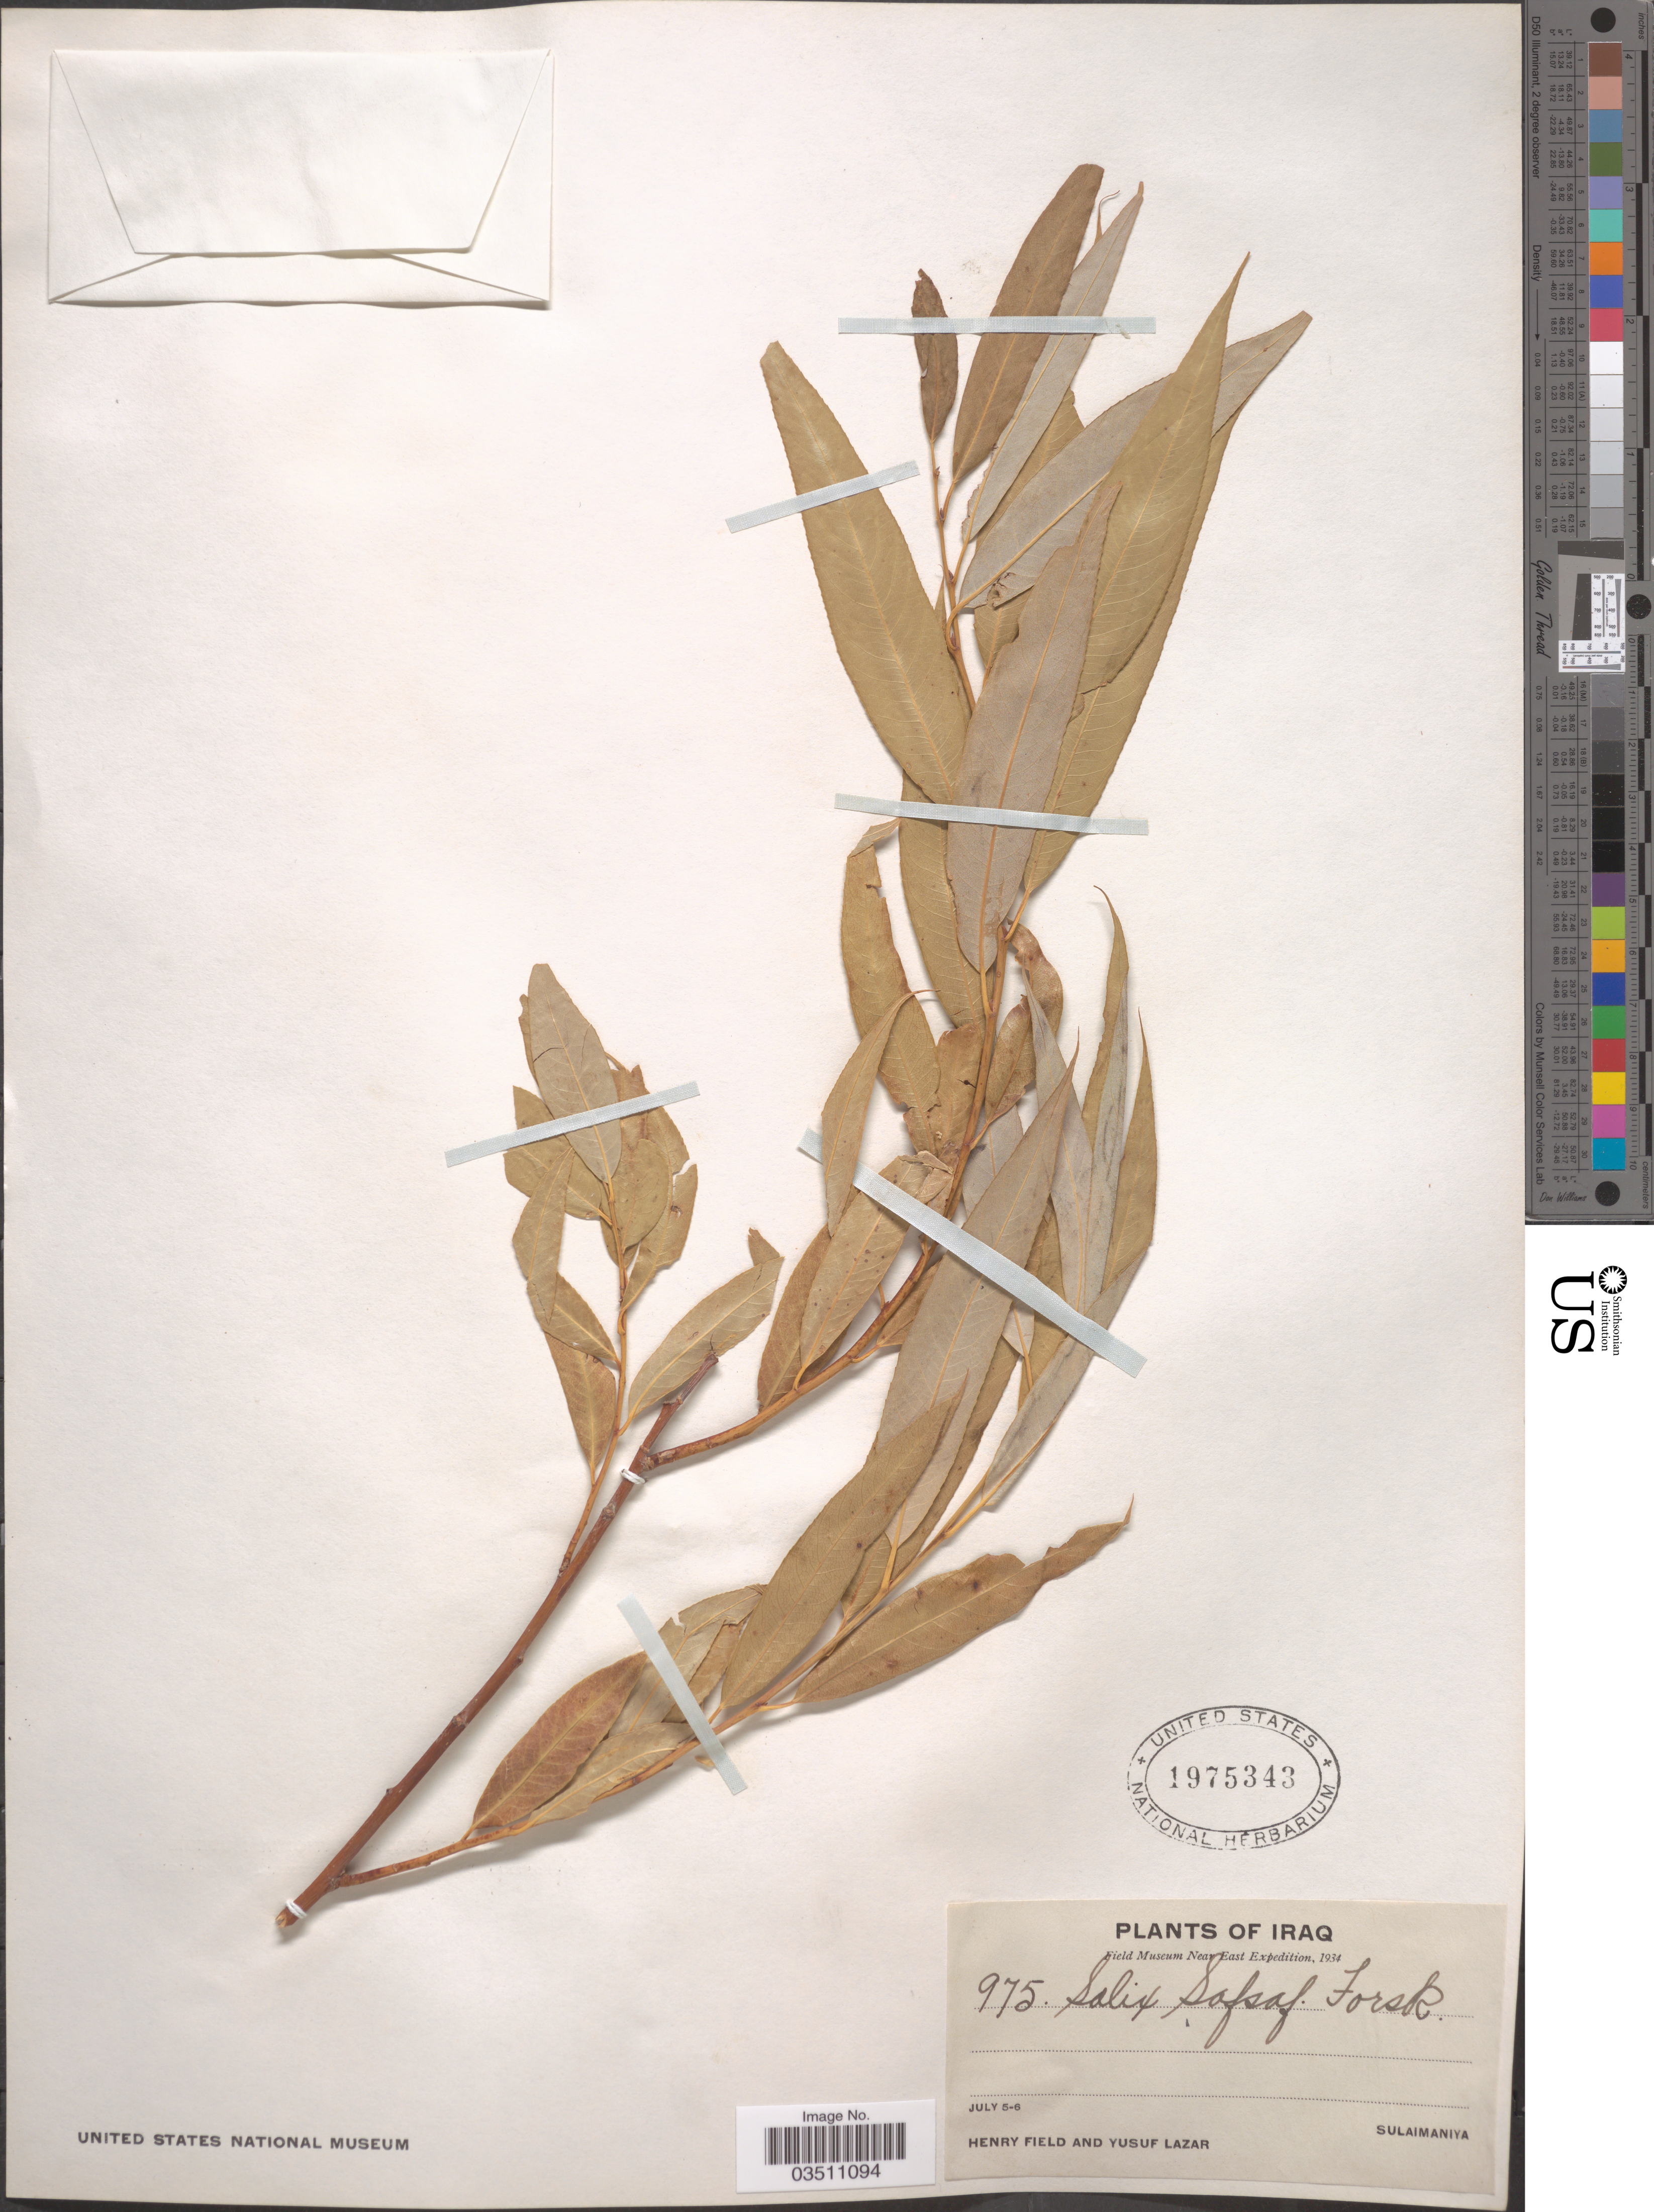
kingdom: Plantae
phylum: Tracheophyta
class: Magnoliopsida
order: Malpighiales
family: Salicaceae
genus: Salix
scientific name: Salix safsaf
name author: Forssk.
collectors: H. Field & Y. Lazar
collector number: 975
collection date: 1934-07-05/1934-07-06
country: Iraq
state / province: As Sulaymānīyah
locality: Sulaimaniya.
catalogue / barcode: US 1975343